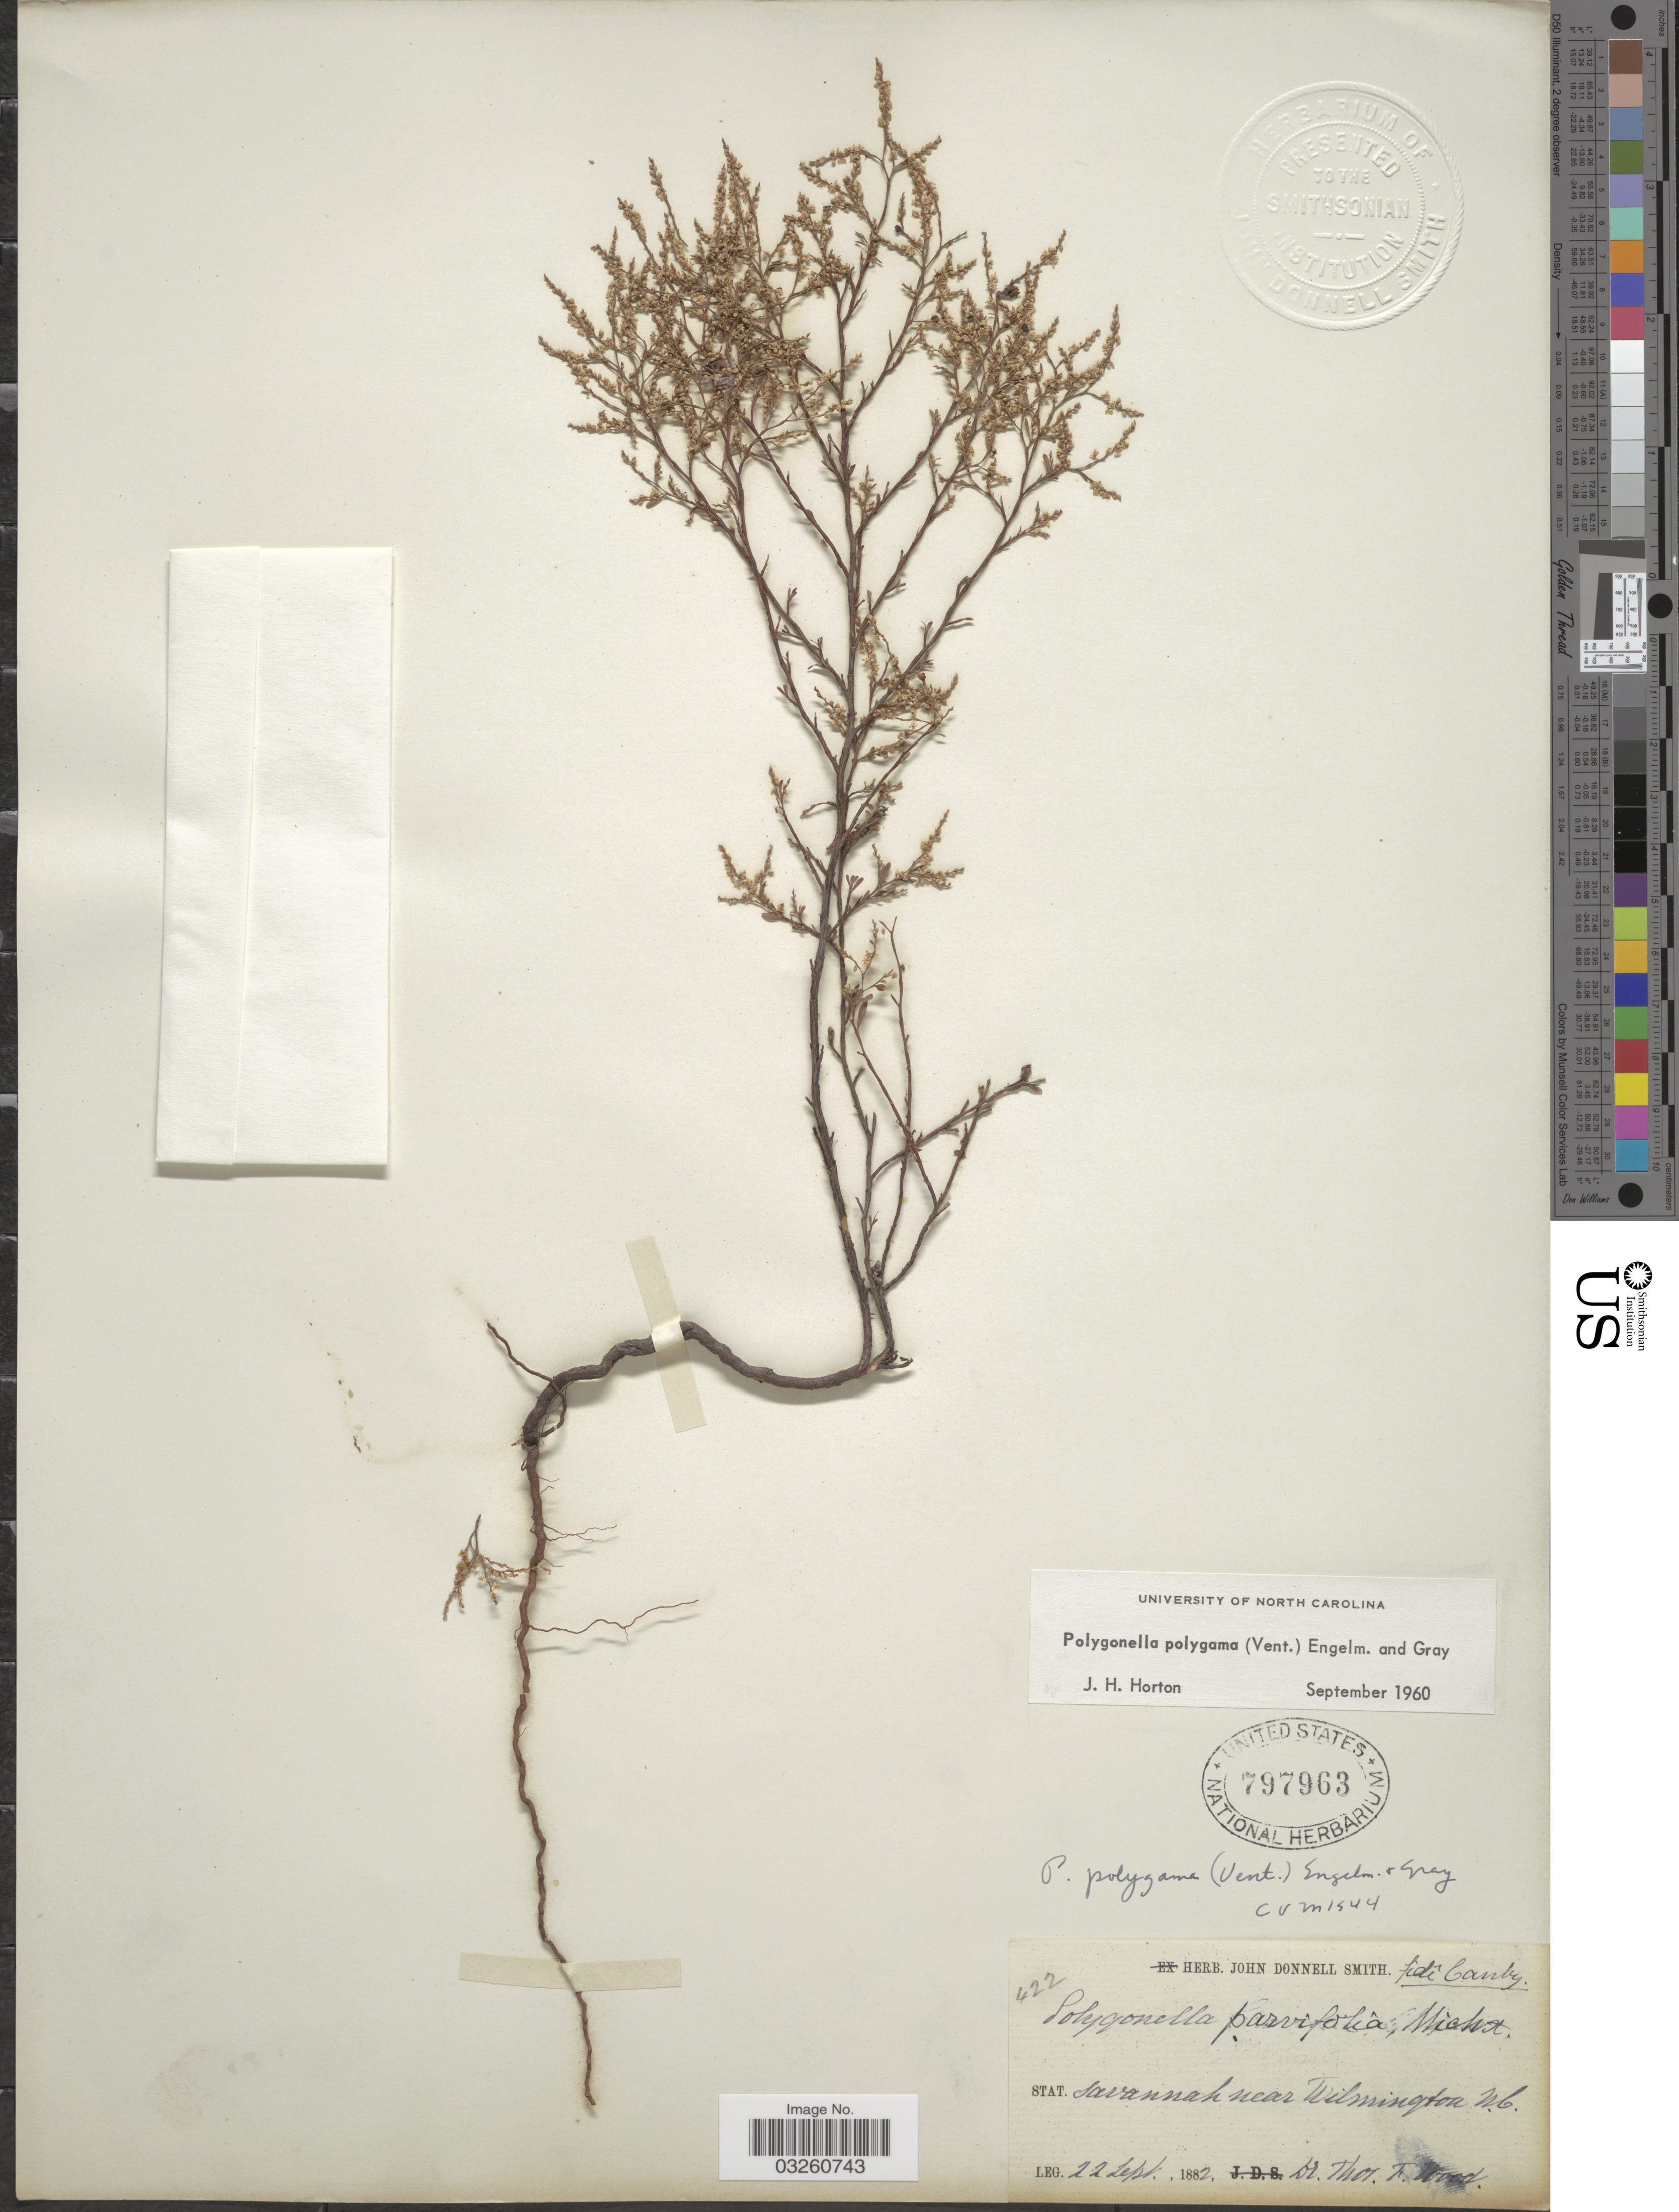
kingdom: Plantae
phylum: Tracheophyta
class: Magnoliopsida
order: Caryophyllales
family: Polygonaceae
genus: Polygonella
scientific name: Polygonella polygama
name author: (Vent.) Engelm. & A. Gray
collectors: T. F. Wood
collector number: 422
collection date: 1882-09-22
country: United States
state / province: North Carolina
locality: Savannah near Wilmington.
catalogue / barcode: US 797963